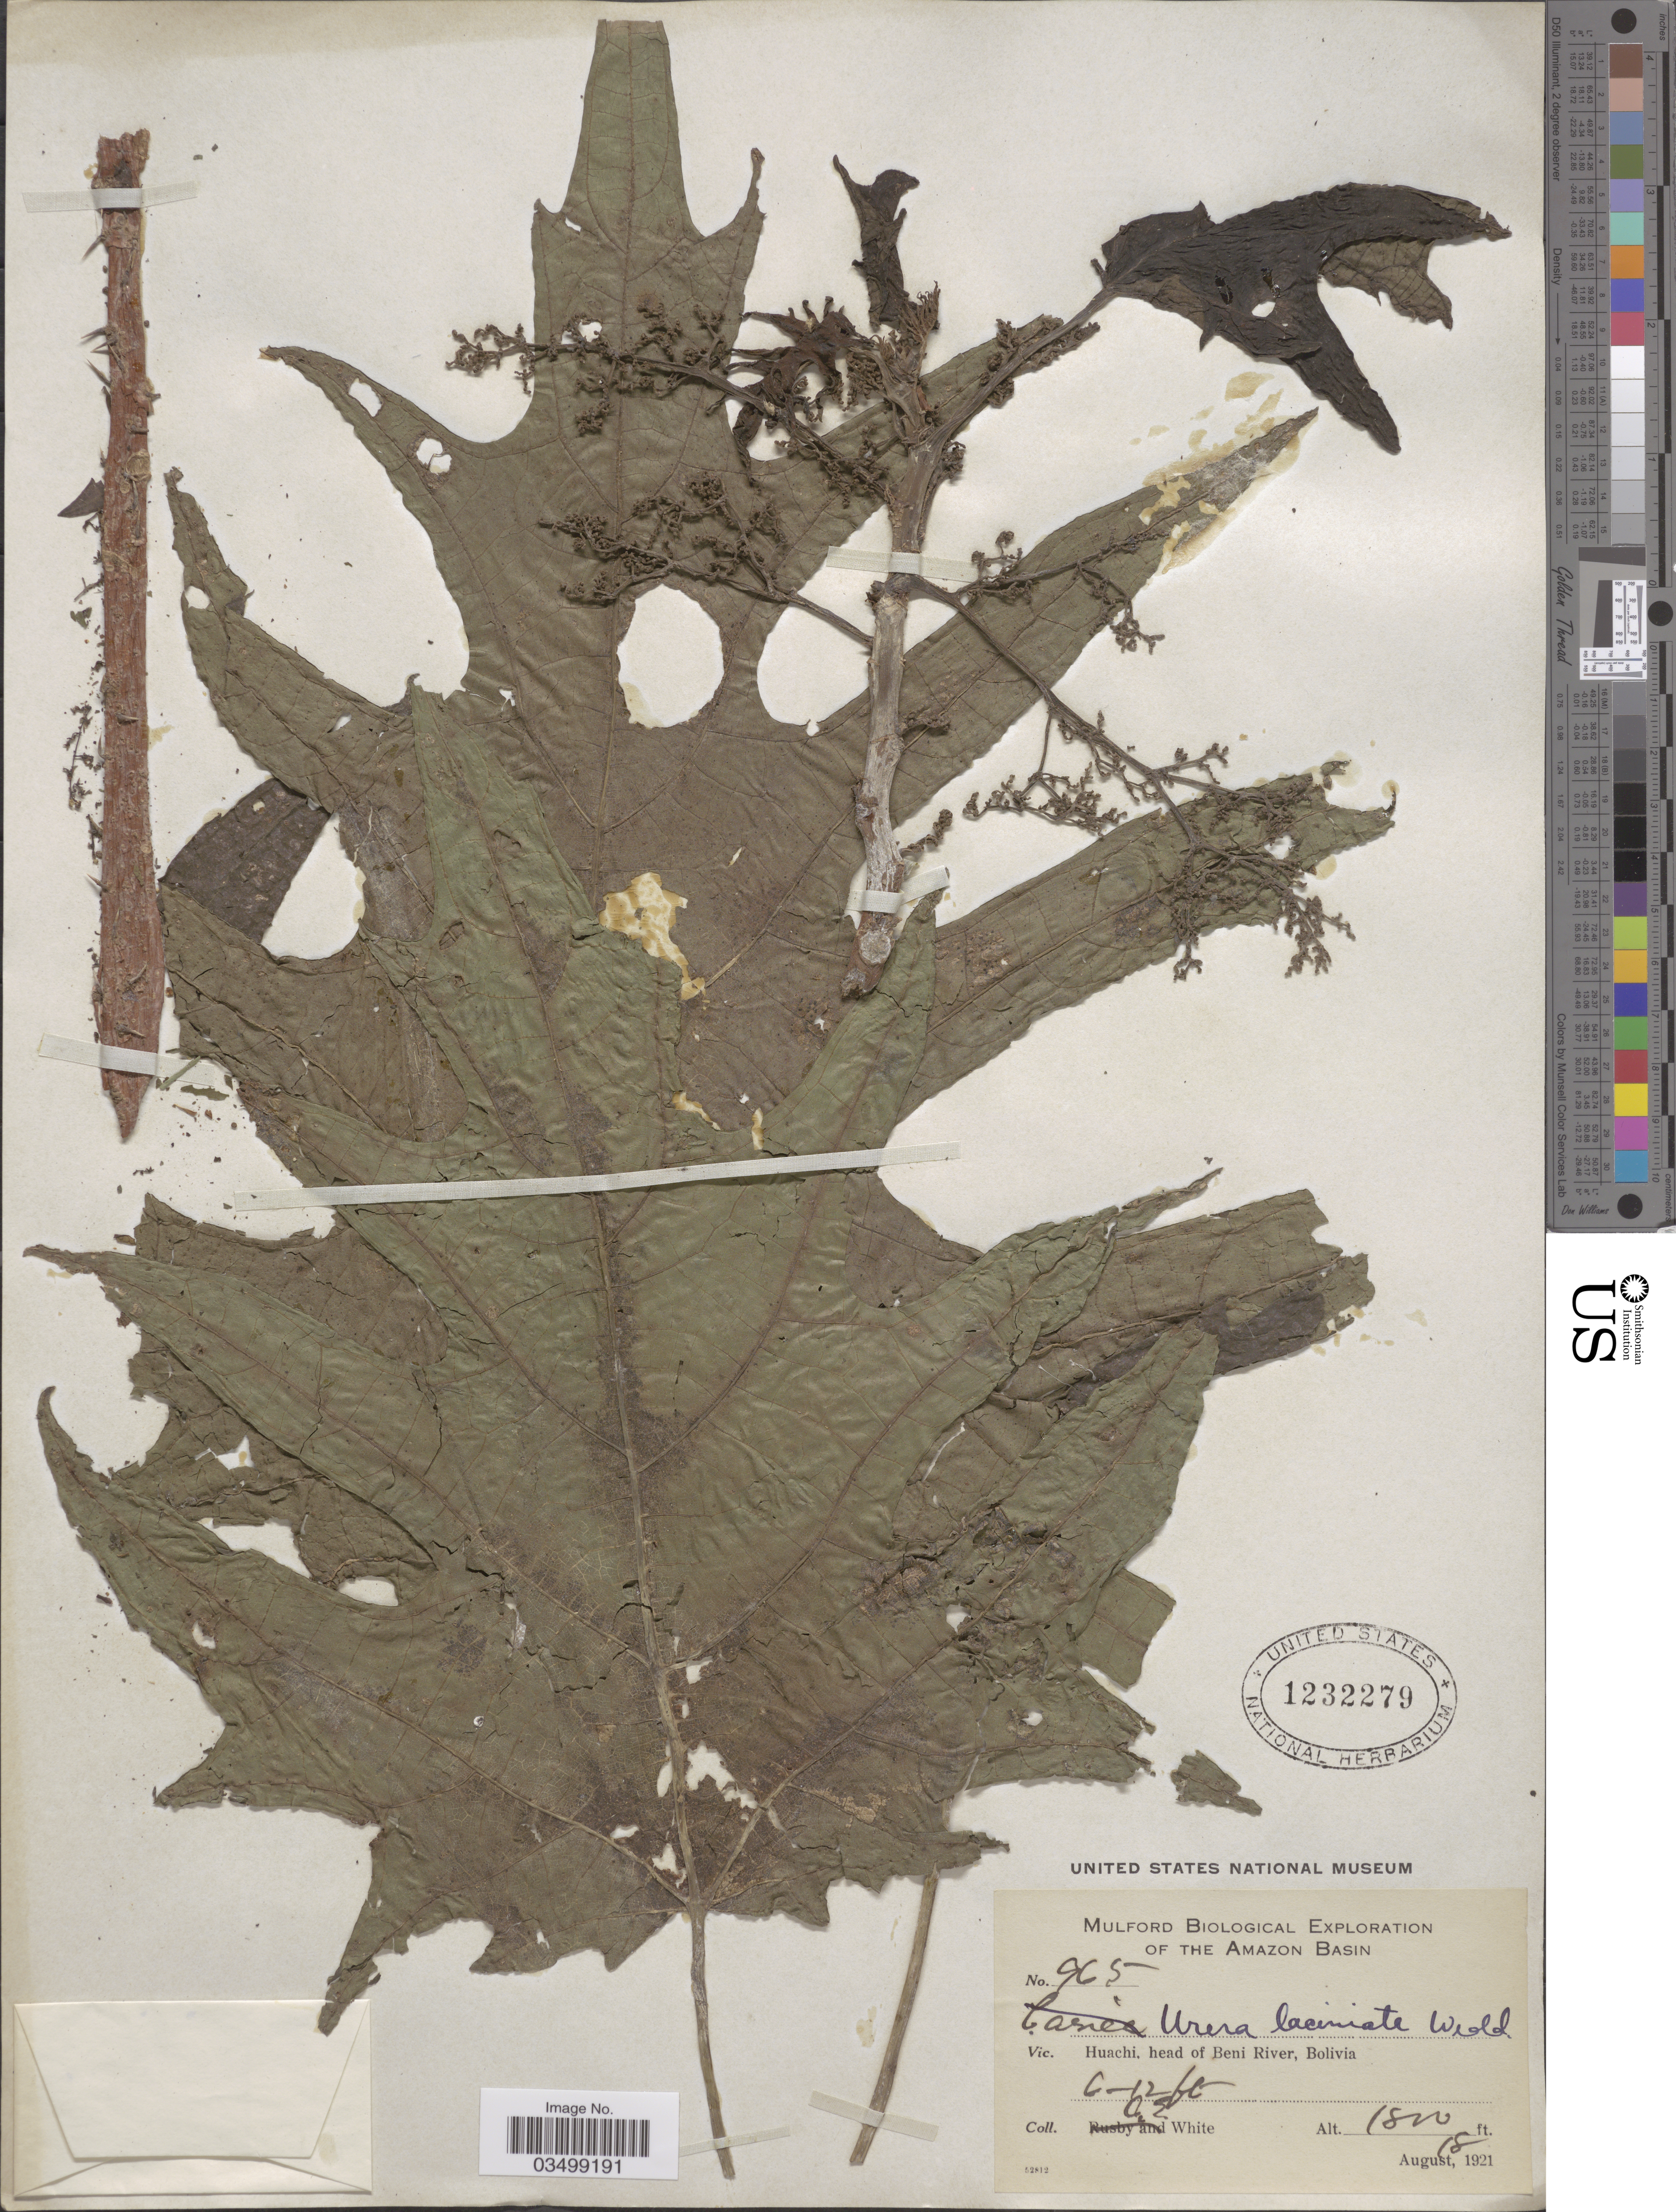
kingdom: Plantae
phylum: Tracheophyta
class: Magnoliopsida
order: Rosales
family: Urticaceae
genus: Urera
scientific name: Urera laciniata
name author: (Gaudich.) Wedd.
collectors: O. E. White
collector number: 965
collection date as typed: August 18, 1921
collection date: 1921-08-18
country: Bolivia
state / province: Beni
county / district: Iténez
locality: Huachi, head of Beni River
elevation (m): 549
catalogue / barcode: US 1232279